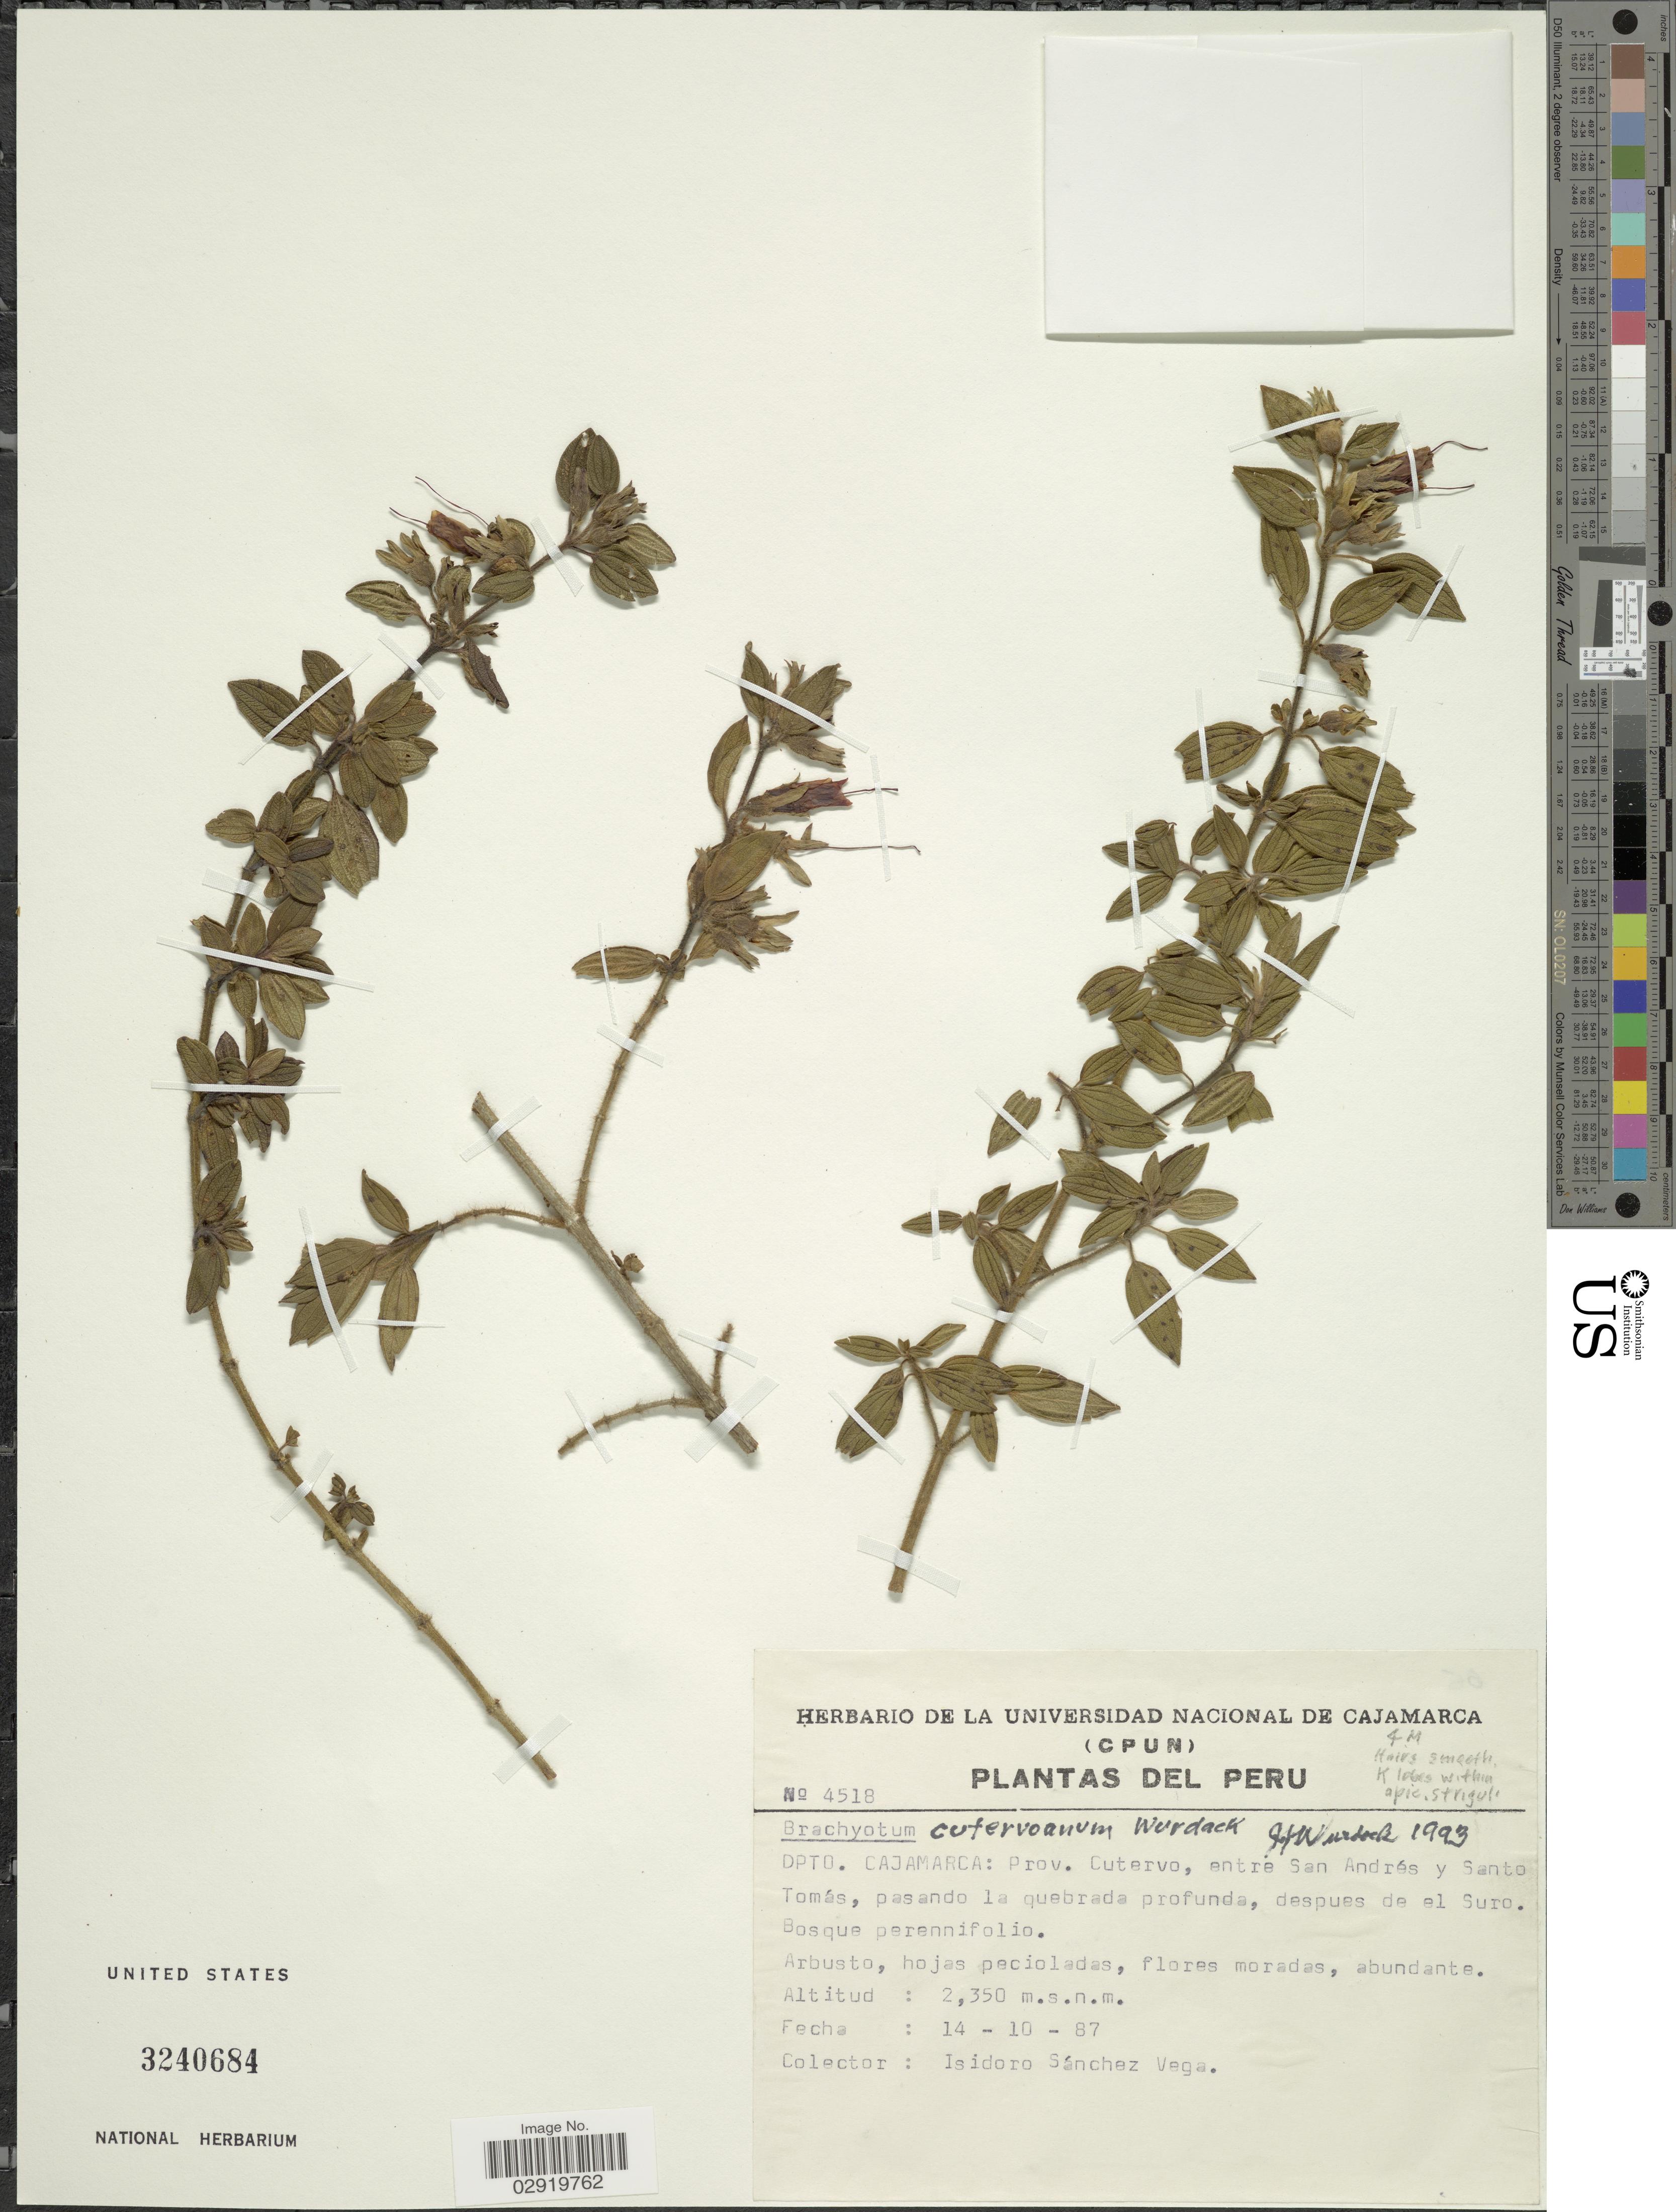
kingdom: Plantae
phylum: Tracheophyta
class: Magnoliopsida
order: Myrtales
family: Melastomataceae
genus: Brachyotum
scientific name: Brachyotum cutervoanum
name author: Wurdack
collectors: I. M. Sánchez Vega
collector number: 4518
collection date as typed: Transcribed d/m/y: 14/10/87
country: Peru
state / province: Cajamarca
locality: Dpto. Cajamarca: Prov. Cutervo, entre San Andrés y Santo Tomás, pasando la quebrada profunda, despues de el Suro.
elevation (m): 2350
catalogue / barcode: US 3240684